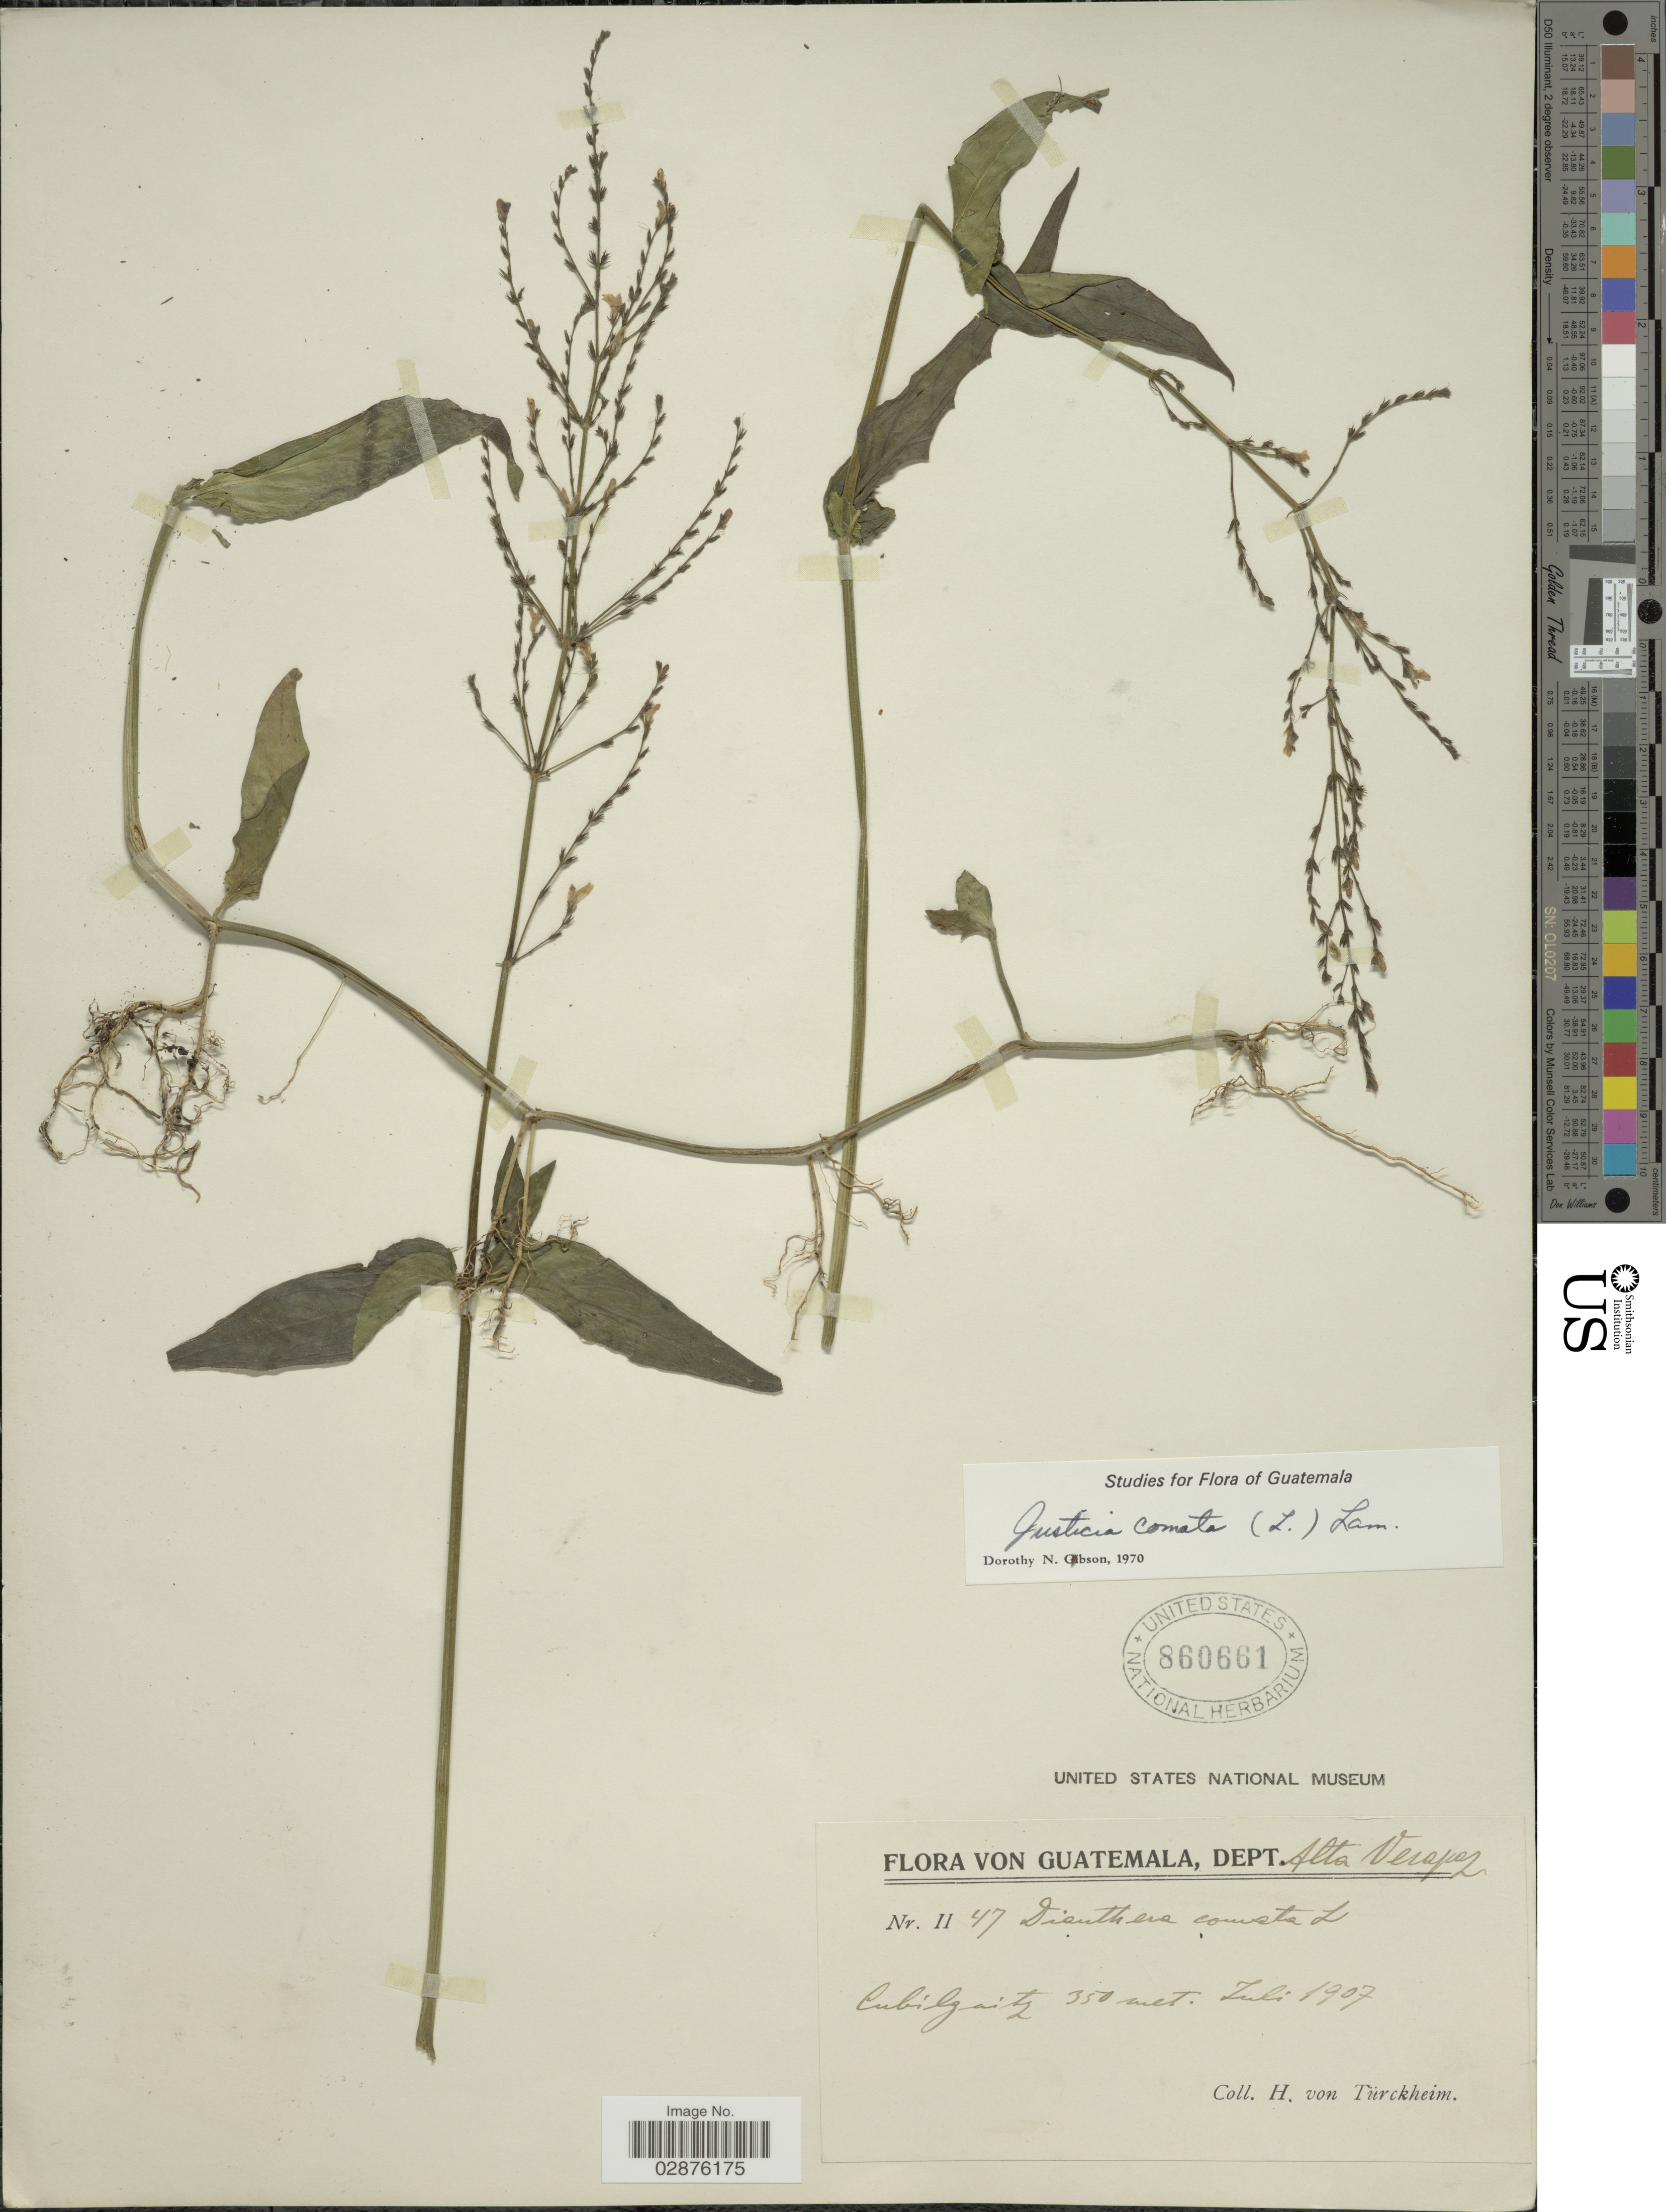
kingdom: Plantae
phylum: Tracheophyta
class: Magnoliopsida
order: Lamiales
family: Acanthaceae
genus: Justicia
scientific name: Justicia comata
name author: (L.) Lam.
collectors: H. von Türckheim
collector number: II47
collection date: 1907-07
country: Guatemala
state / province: Alta Verapaz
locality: Dept. Alta Verapaz, Cubilguitz.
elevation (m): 350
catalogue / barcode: US 860661